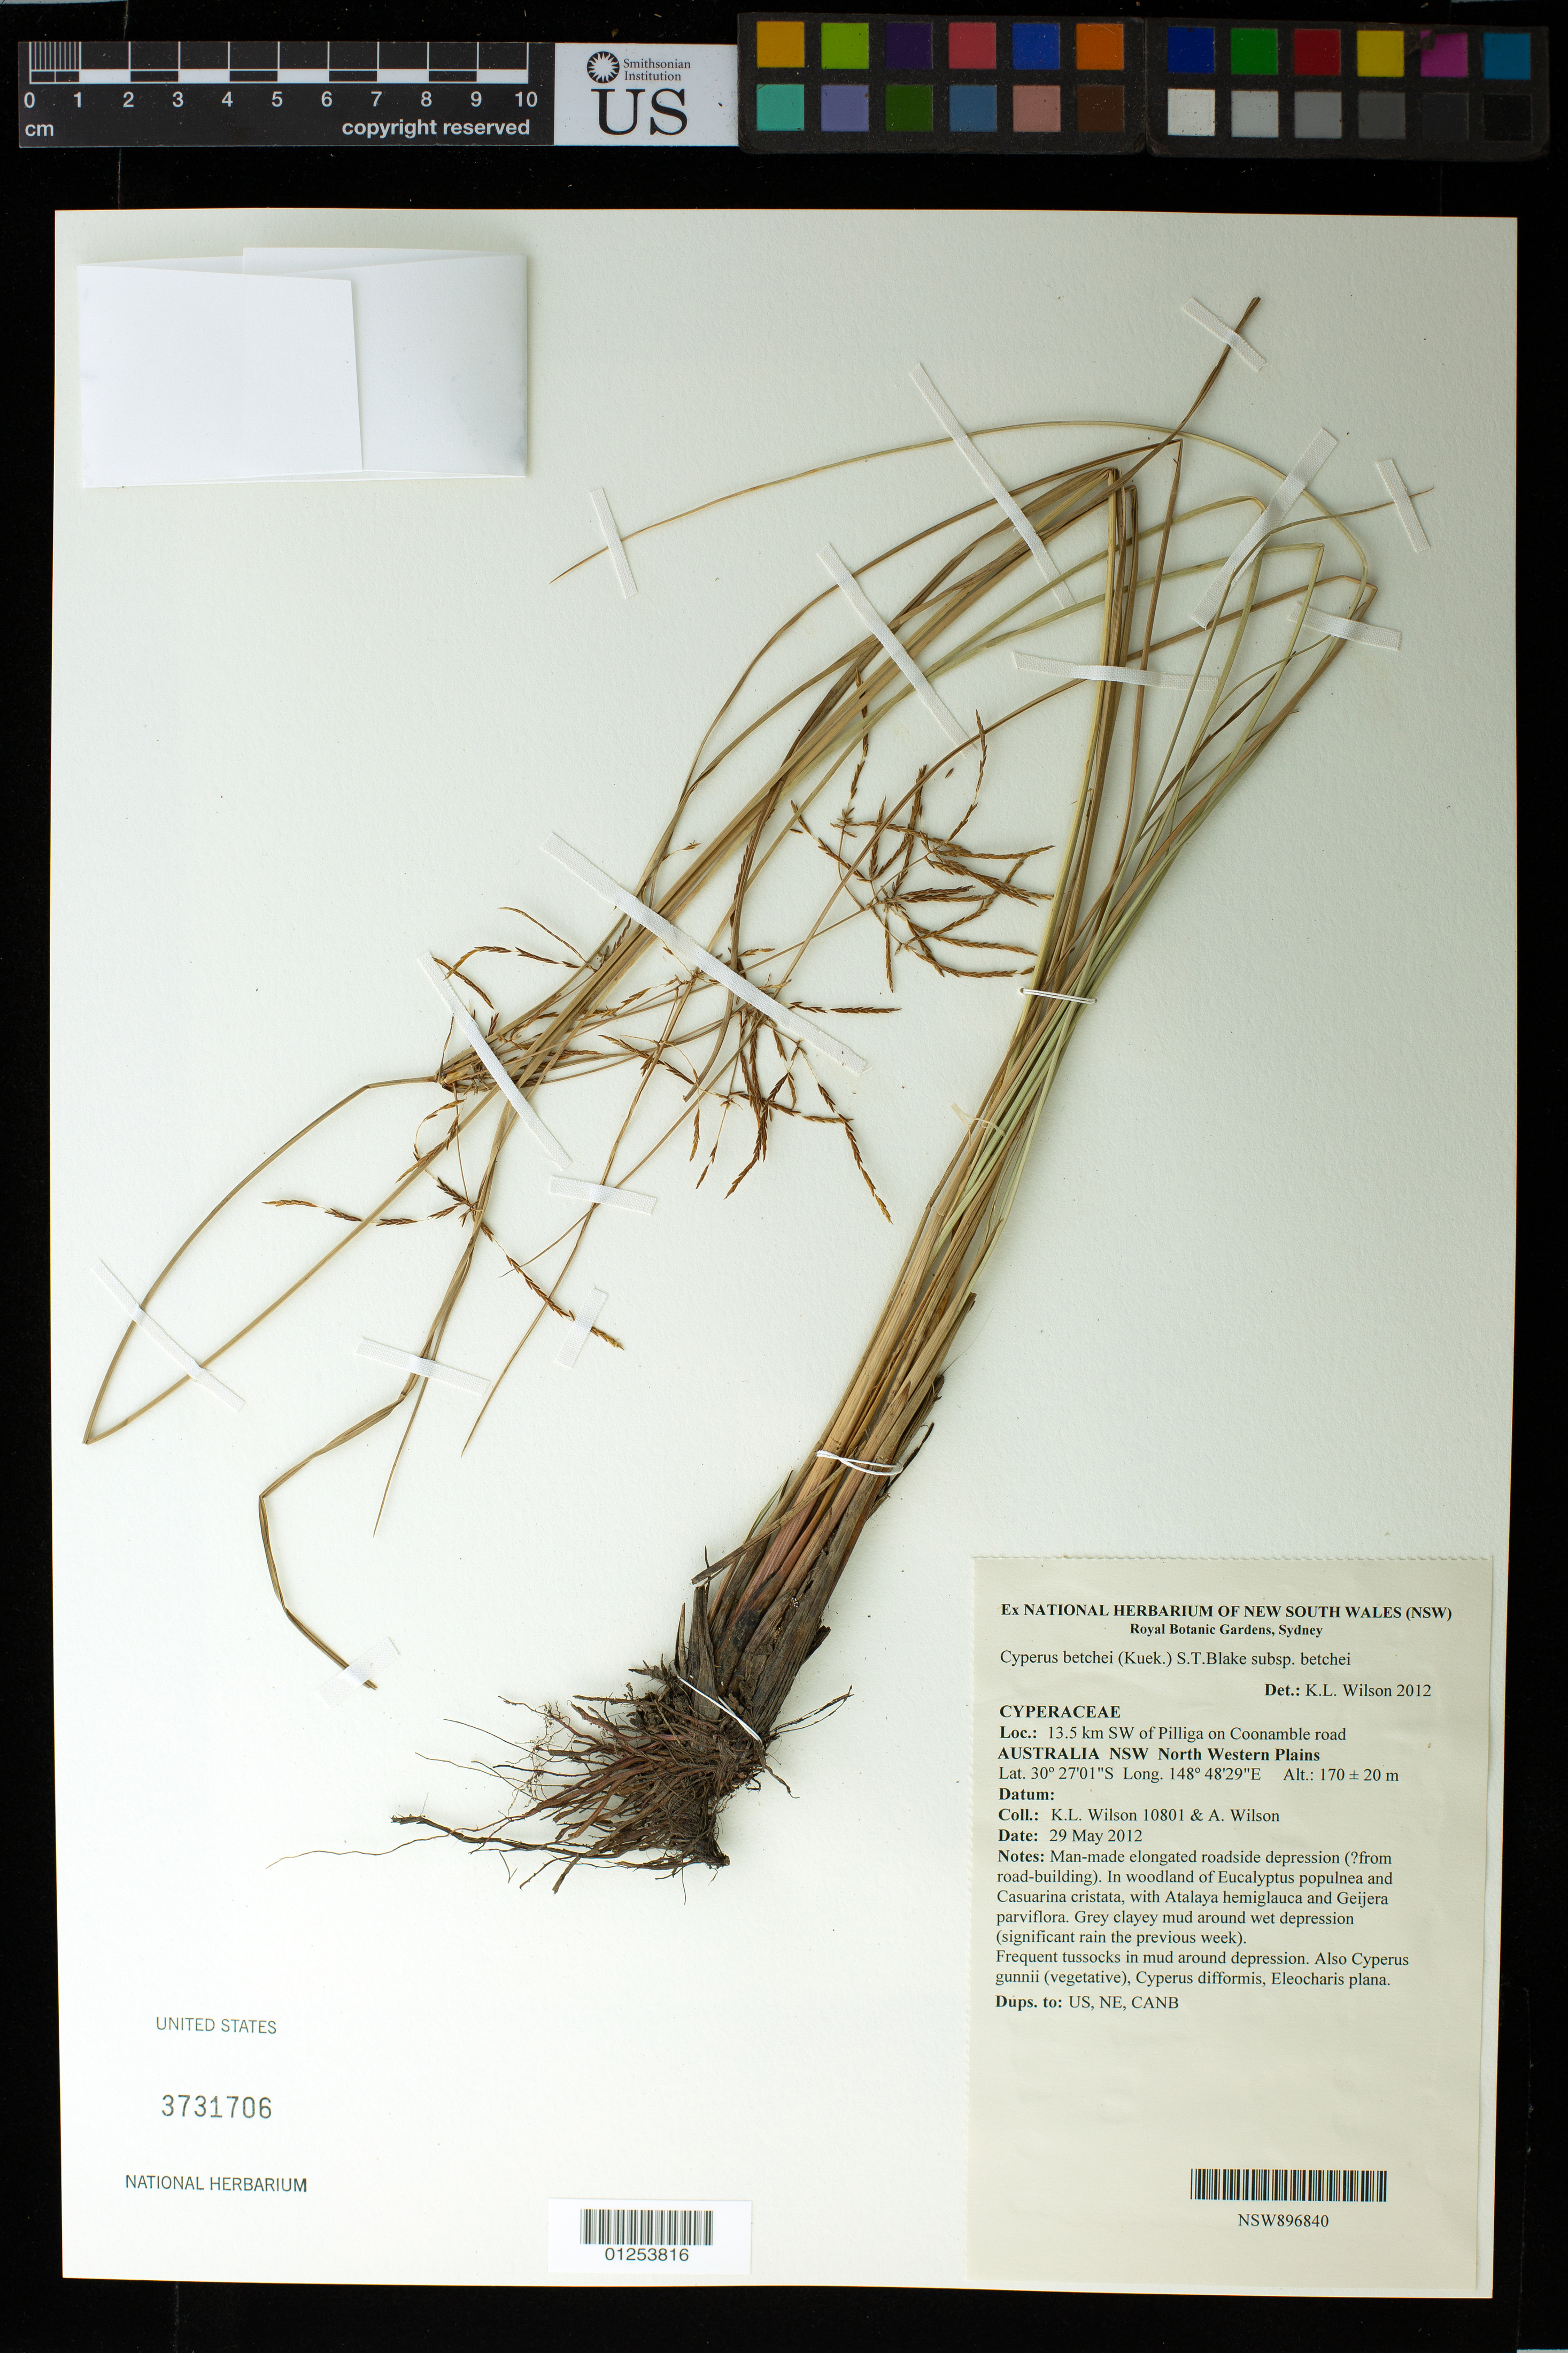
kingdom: Plantae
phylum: Tracheophyta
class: Liliopsida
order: Poales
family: Cyperaceae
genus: Cyperus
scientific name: Cyperus betchei subsp. betchei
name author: (Kük.) S.T. Blake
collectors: K. L. Wilson & A. Wilson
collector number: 10801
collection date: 2012-05-29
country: Australia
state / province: New South Wales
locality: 13.5 km SW of Pilliga on Coonamble road.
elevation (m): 170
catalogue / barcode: US 3731706